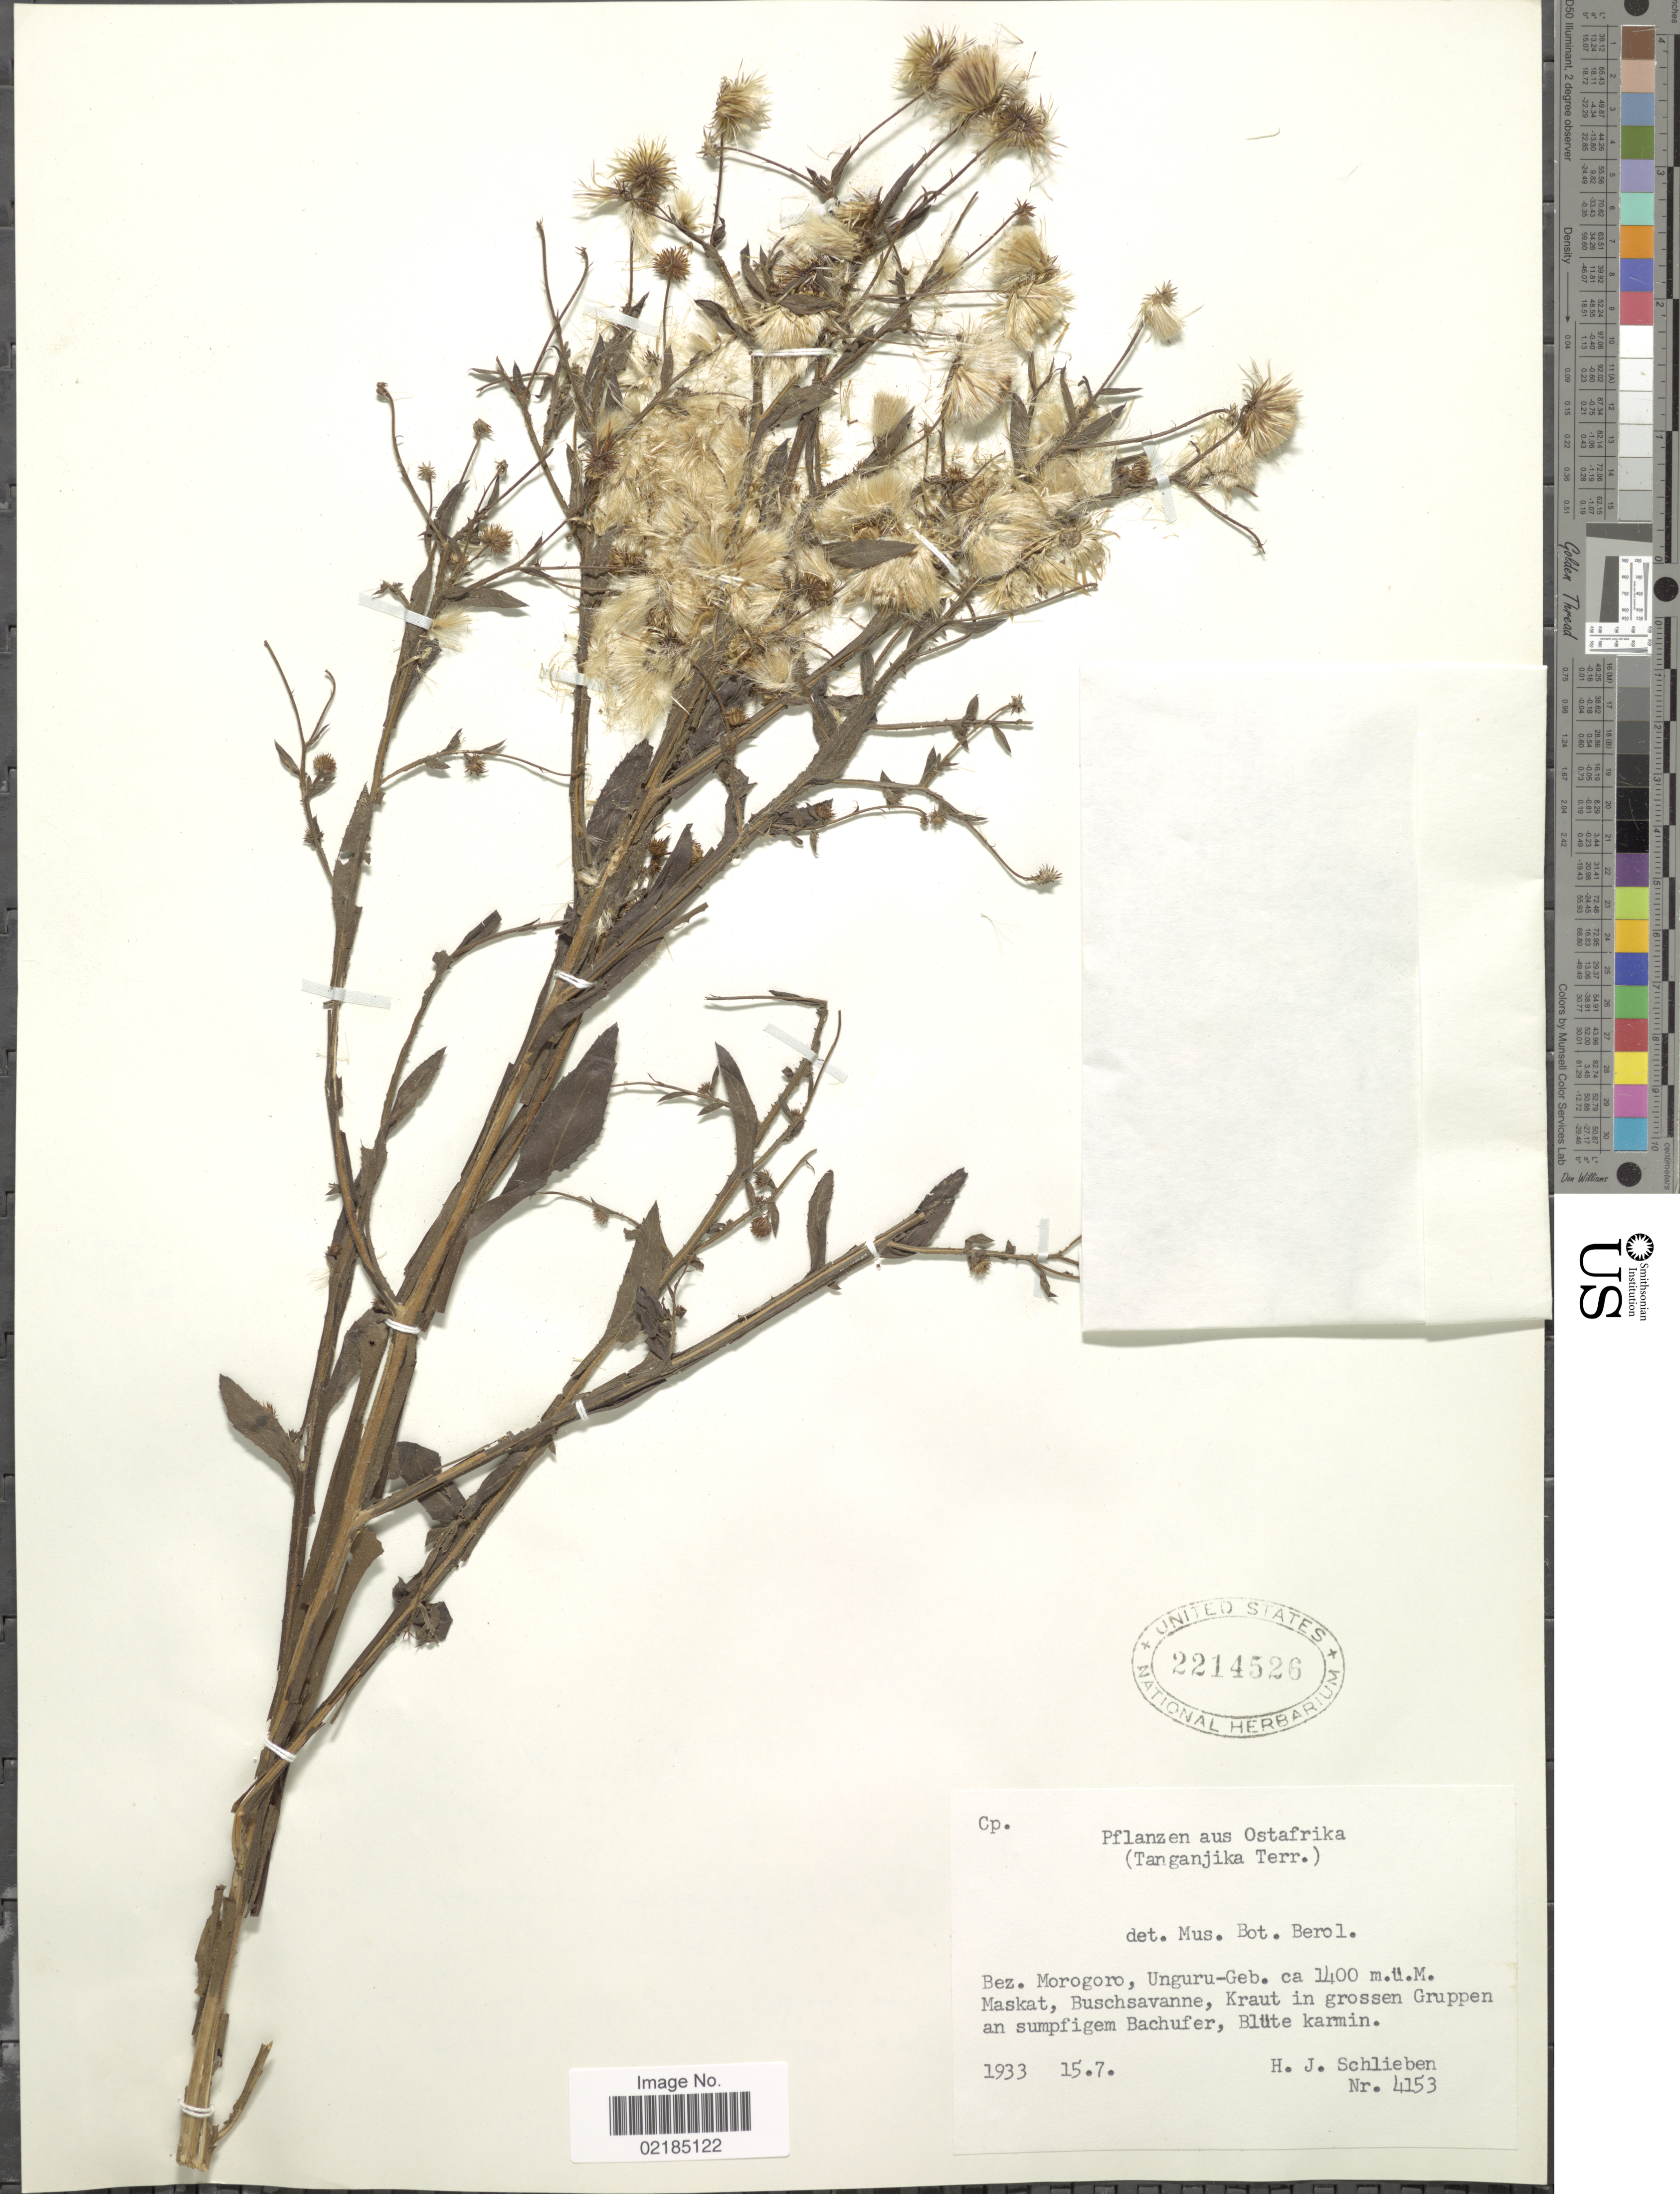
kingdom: Plantae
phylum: Tracheophyta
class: Magnoliopsida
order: Asterales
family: Asteraceae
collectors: H. J. Schlieben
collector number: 4153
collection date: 1933-07-15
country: Tanzania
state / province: Morogoro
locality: Ostafrika. (Tanganjika Terr.). Bez. Morogoro, Unguru-Geb. Maskat, Buschsavanne, Kraut in grossen Gruppen an sumpfigem Bachufer, Blüte karmin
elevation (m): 1400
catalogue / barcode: US 2214526